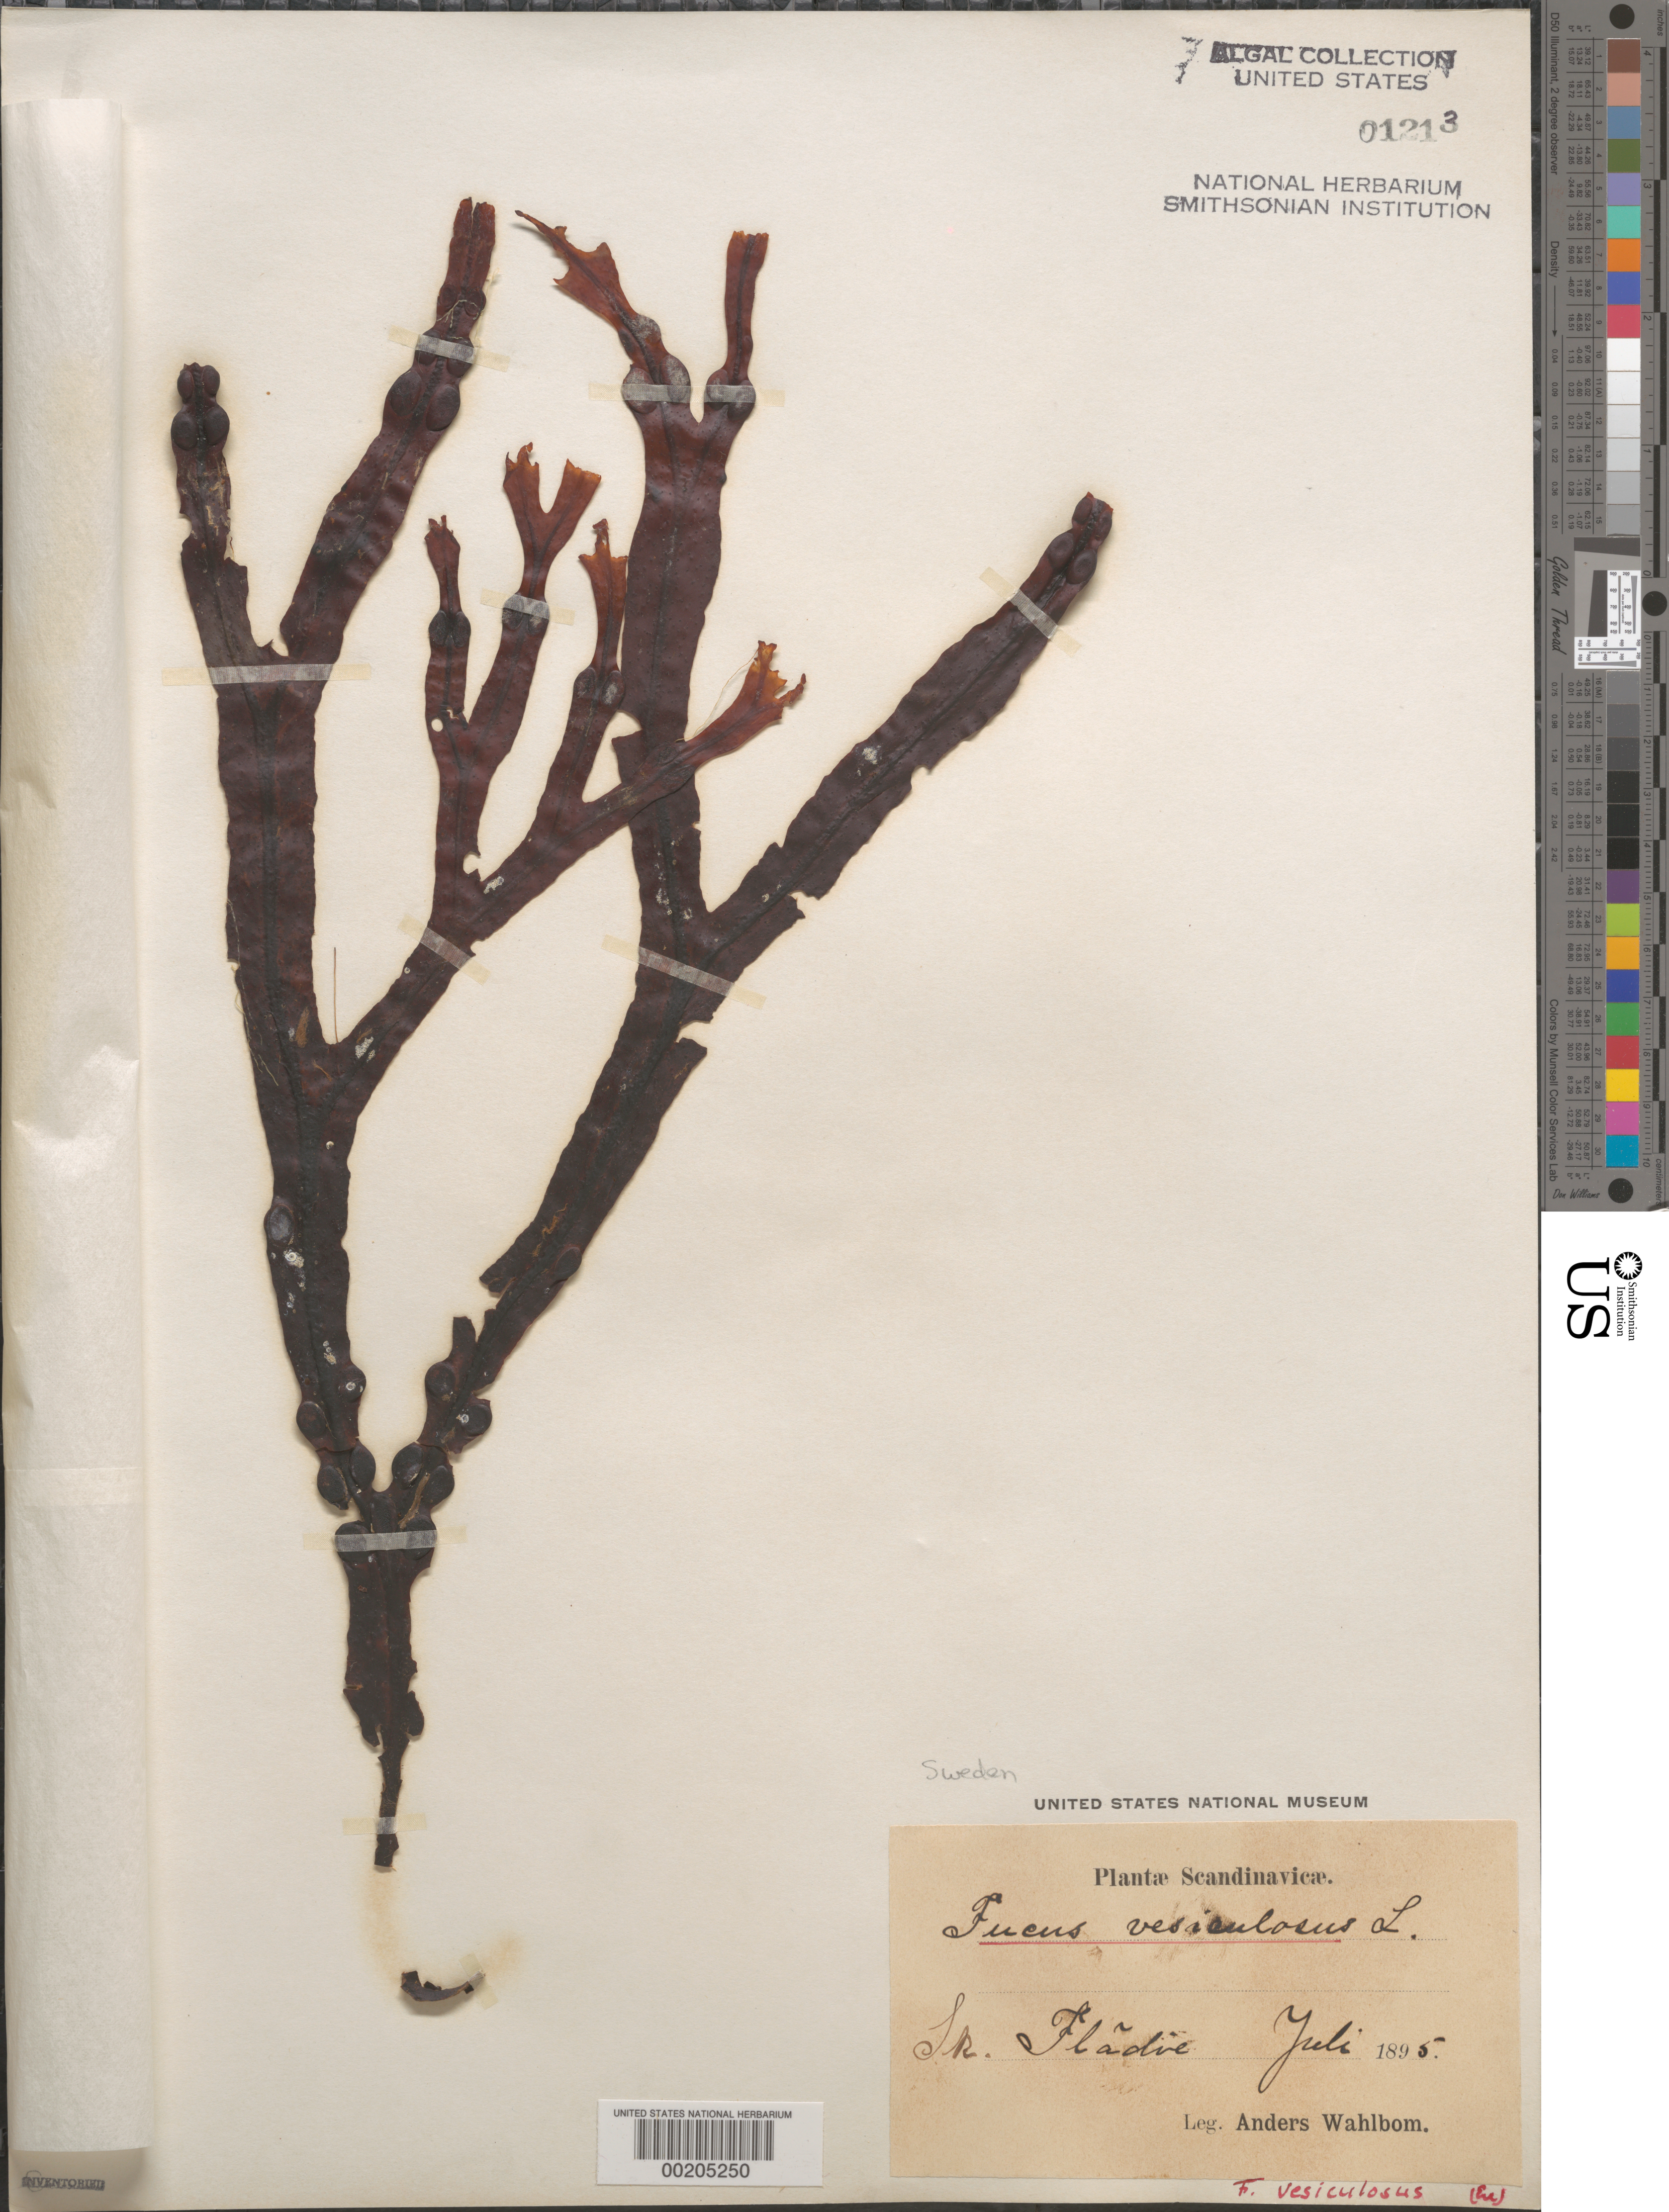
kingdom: Chromista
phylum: Ochrophyta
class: Phaeophyceae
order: Fucales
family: Fucaceae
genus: Fucus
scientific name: Fucus vesiculosus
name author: L.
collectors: A. Wahlbom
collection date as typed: Jul 1895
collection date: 1895-07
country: Sweden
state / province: Skåne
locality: Fladie, skane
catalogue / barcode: US 1213